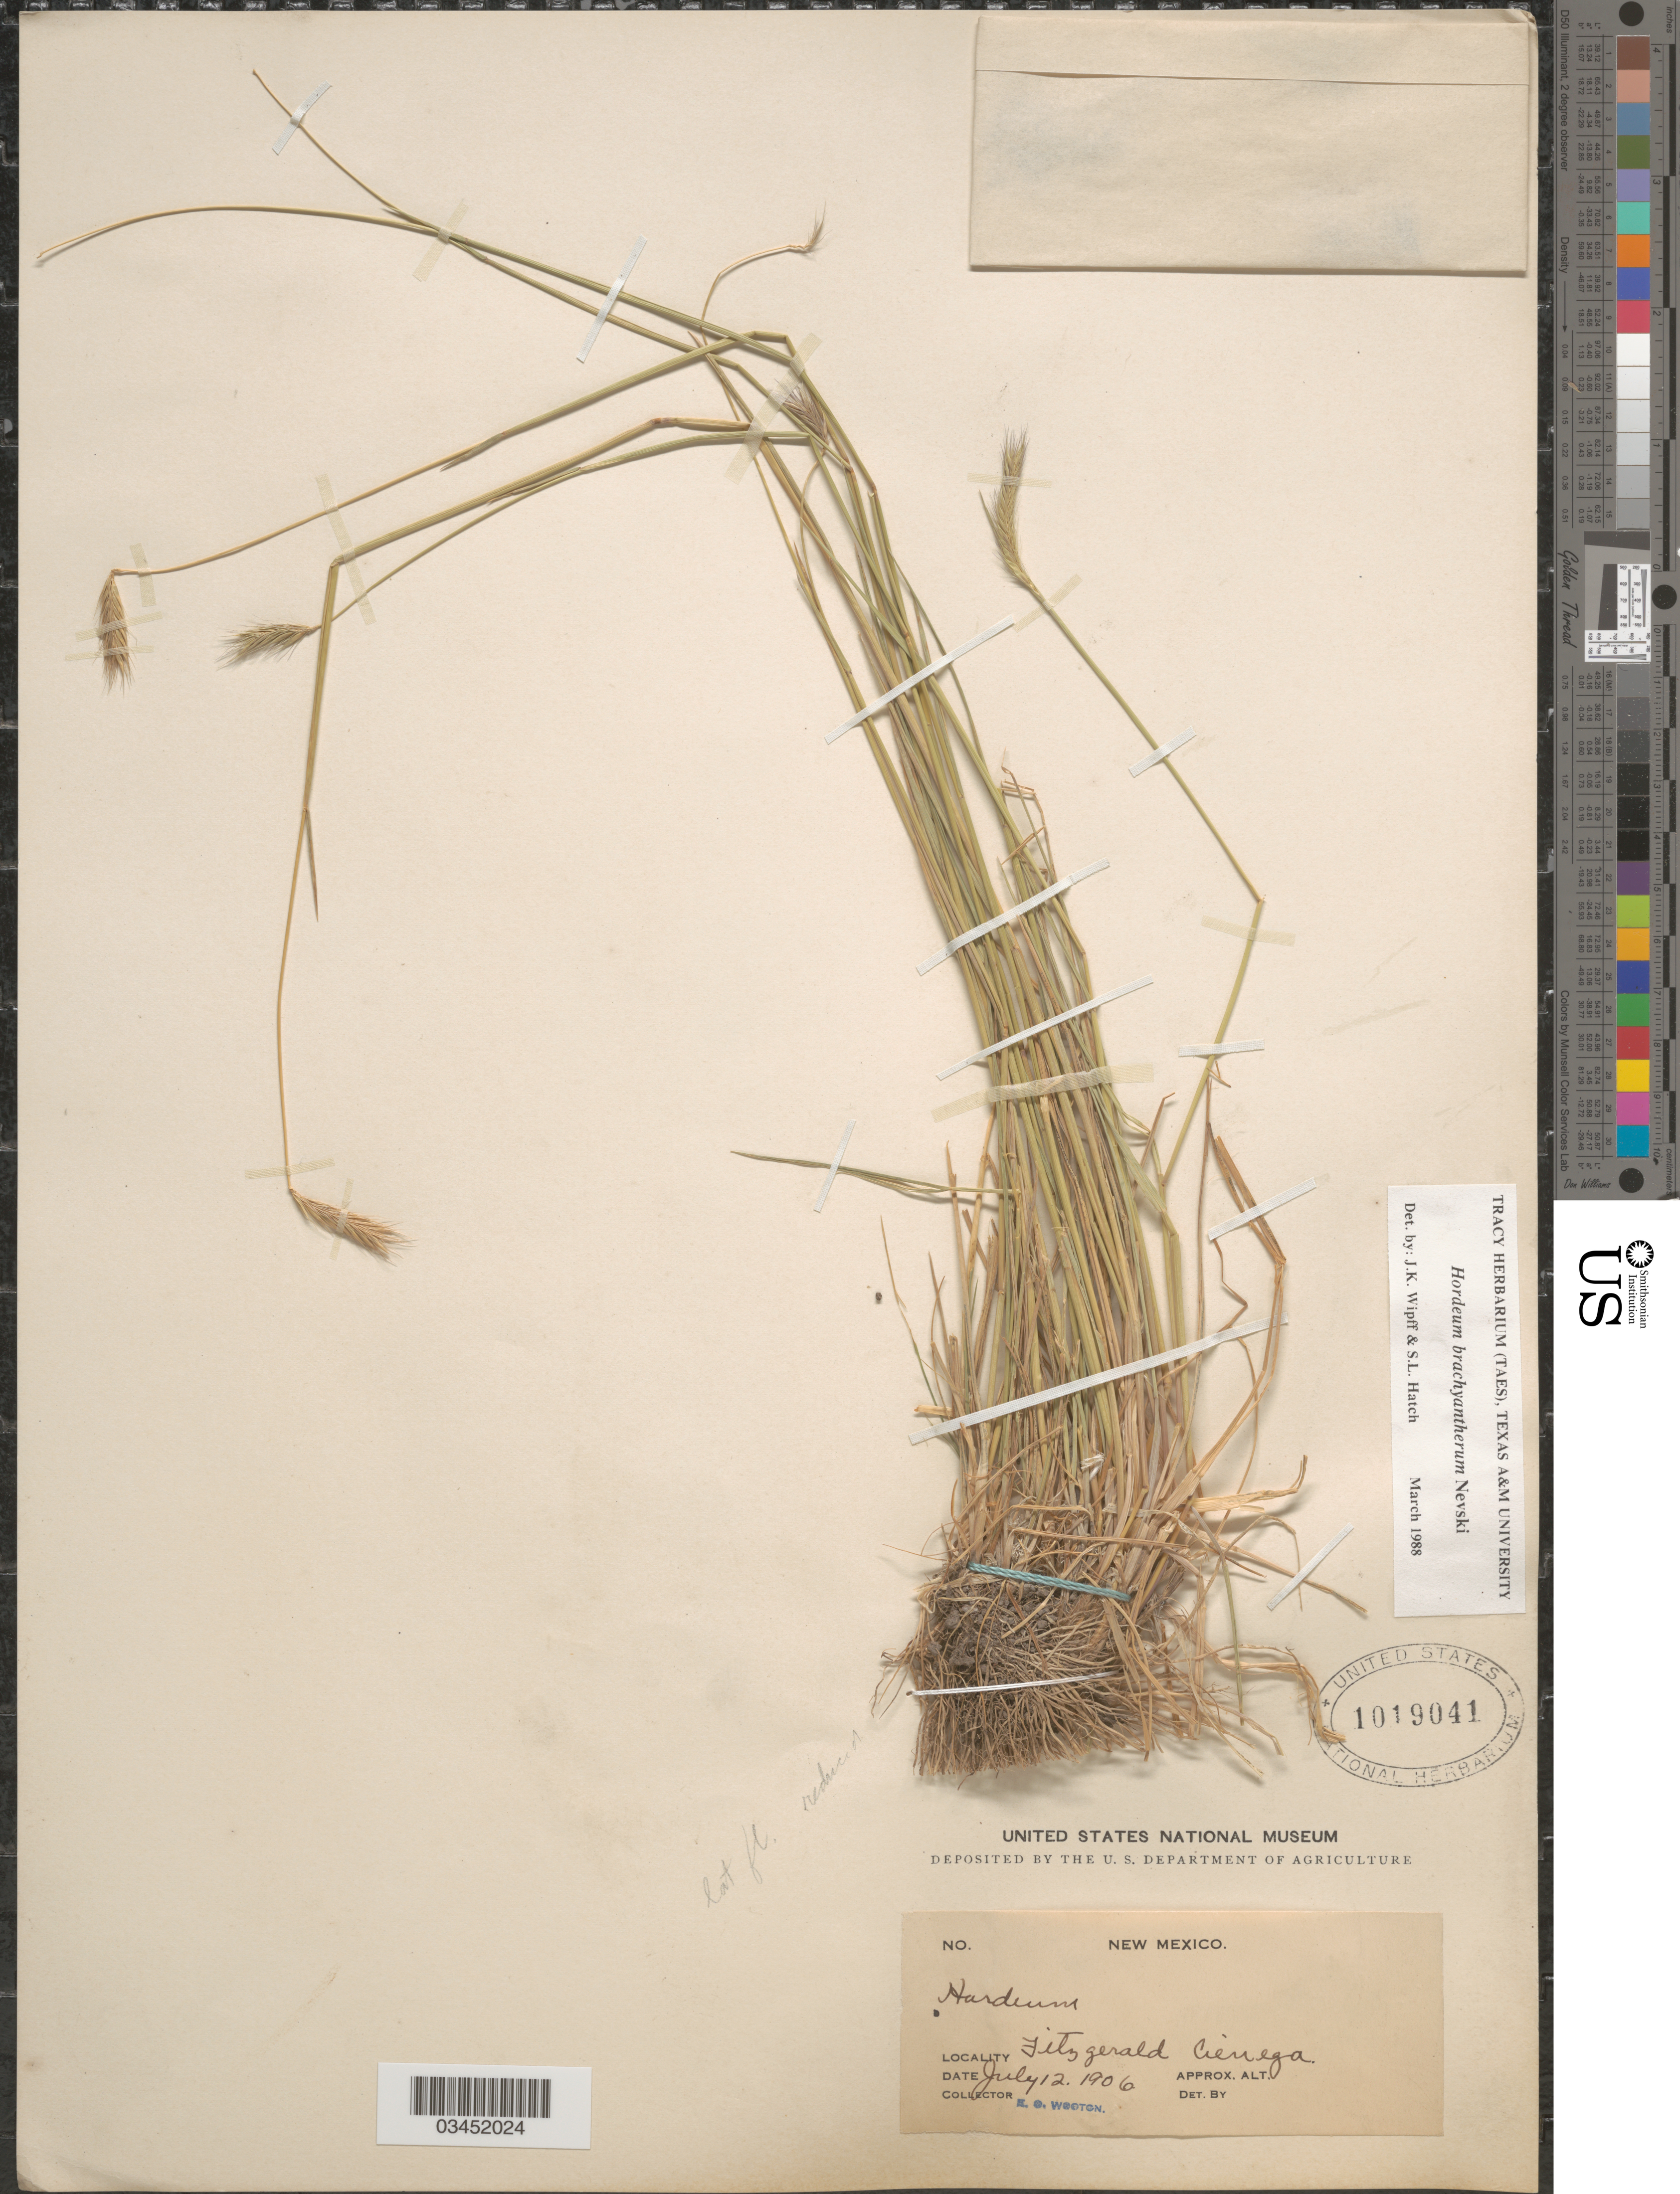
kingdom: Plantae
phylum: Tracheophyta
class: Liliopsida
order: Poales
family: Poaceae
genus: Hordeum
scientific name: Hordeum brachyantherum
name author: Nevski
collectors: E. O. Wooton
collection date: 1906-07-12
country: United States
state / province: New Mexico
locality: Fitzgerald Cienega.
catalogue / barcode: US 1019041